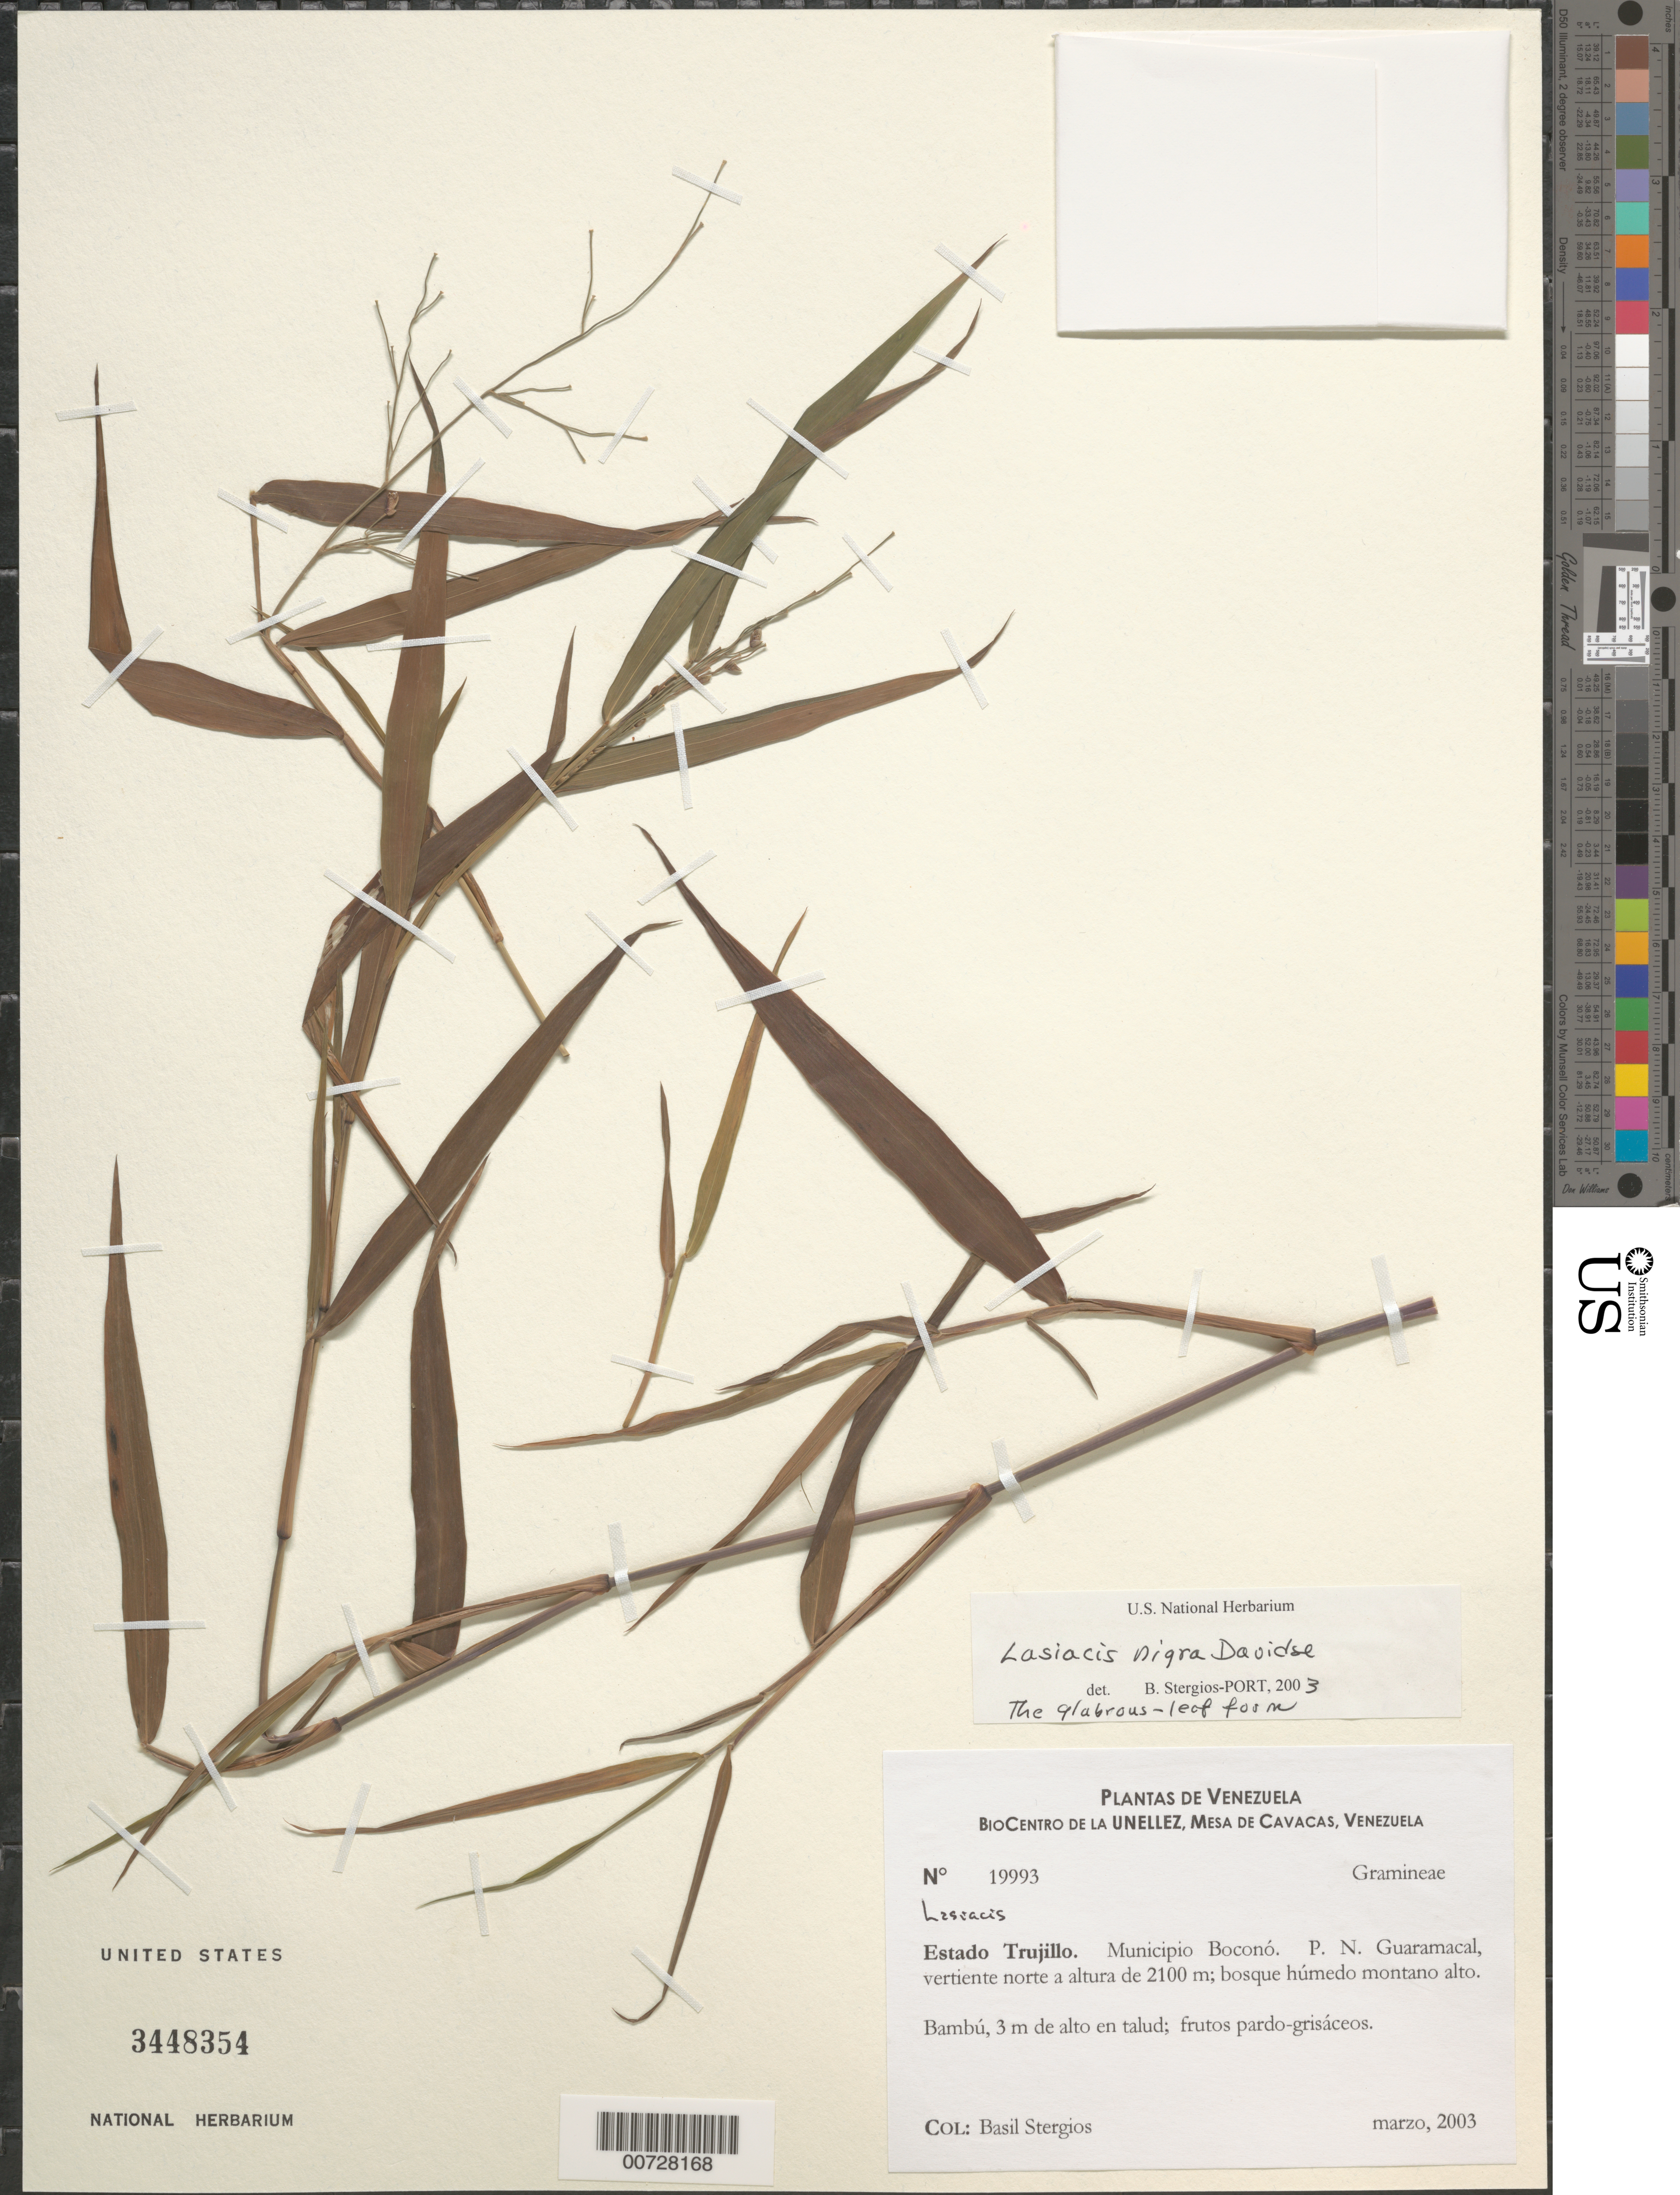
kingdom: Plantae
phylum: Tracheophyta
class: Liliopsida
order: Poales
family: Poaceae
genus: Lasiacis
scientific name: Lasiacis nigra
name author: Davidse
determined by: Stergios, B. G.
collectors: B. G. Stergios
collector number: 19993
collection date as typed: Mar 2003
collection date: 2003-03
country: Venezuela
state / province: Trujillo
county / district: Boconó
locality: Parque Nacional Guaramacal, vertiente N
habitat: Bosque húmedo montano alto.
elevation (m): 2100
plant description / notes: K, MO, PORT, US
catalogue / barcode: US 3448354